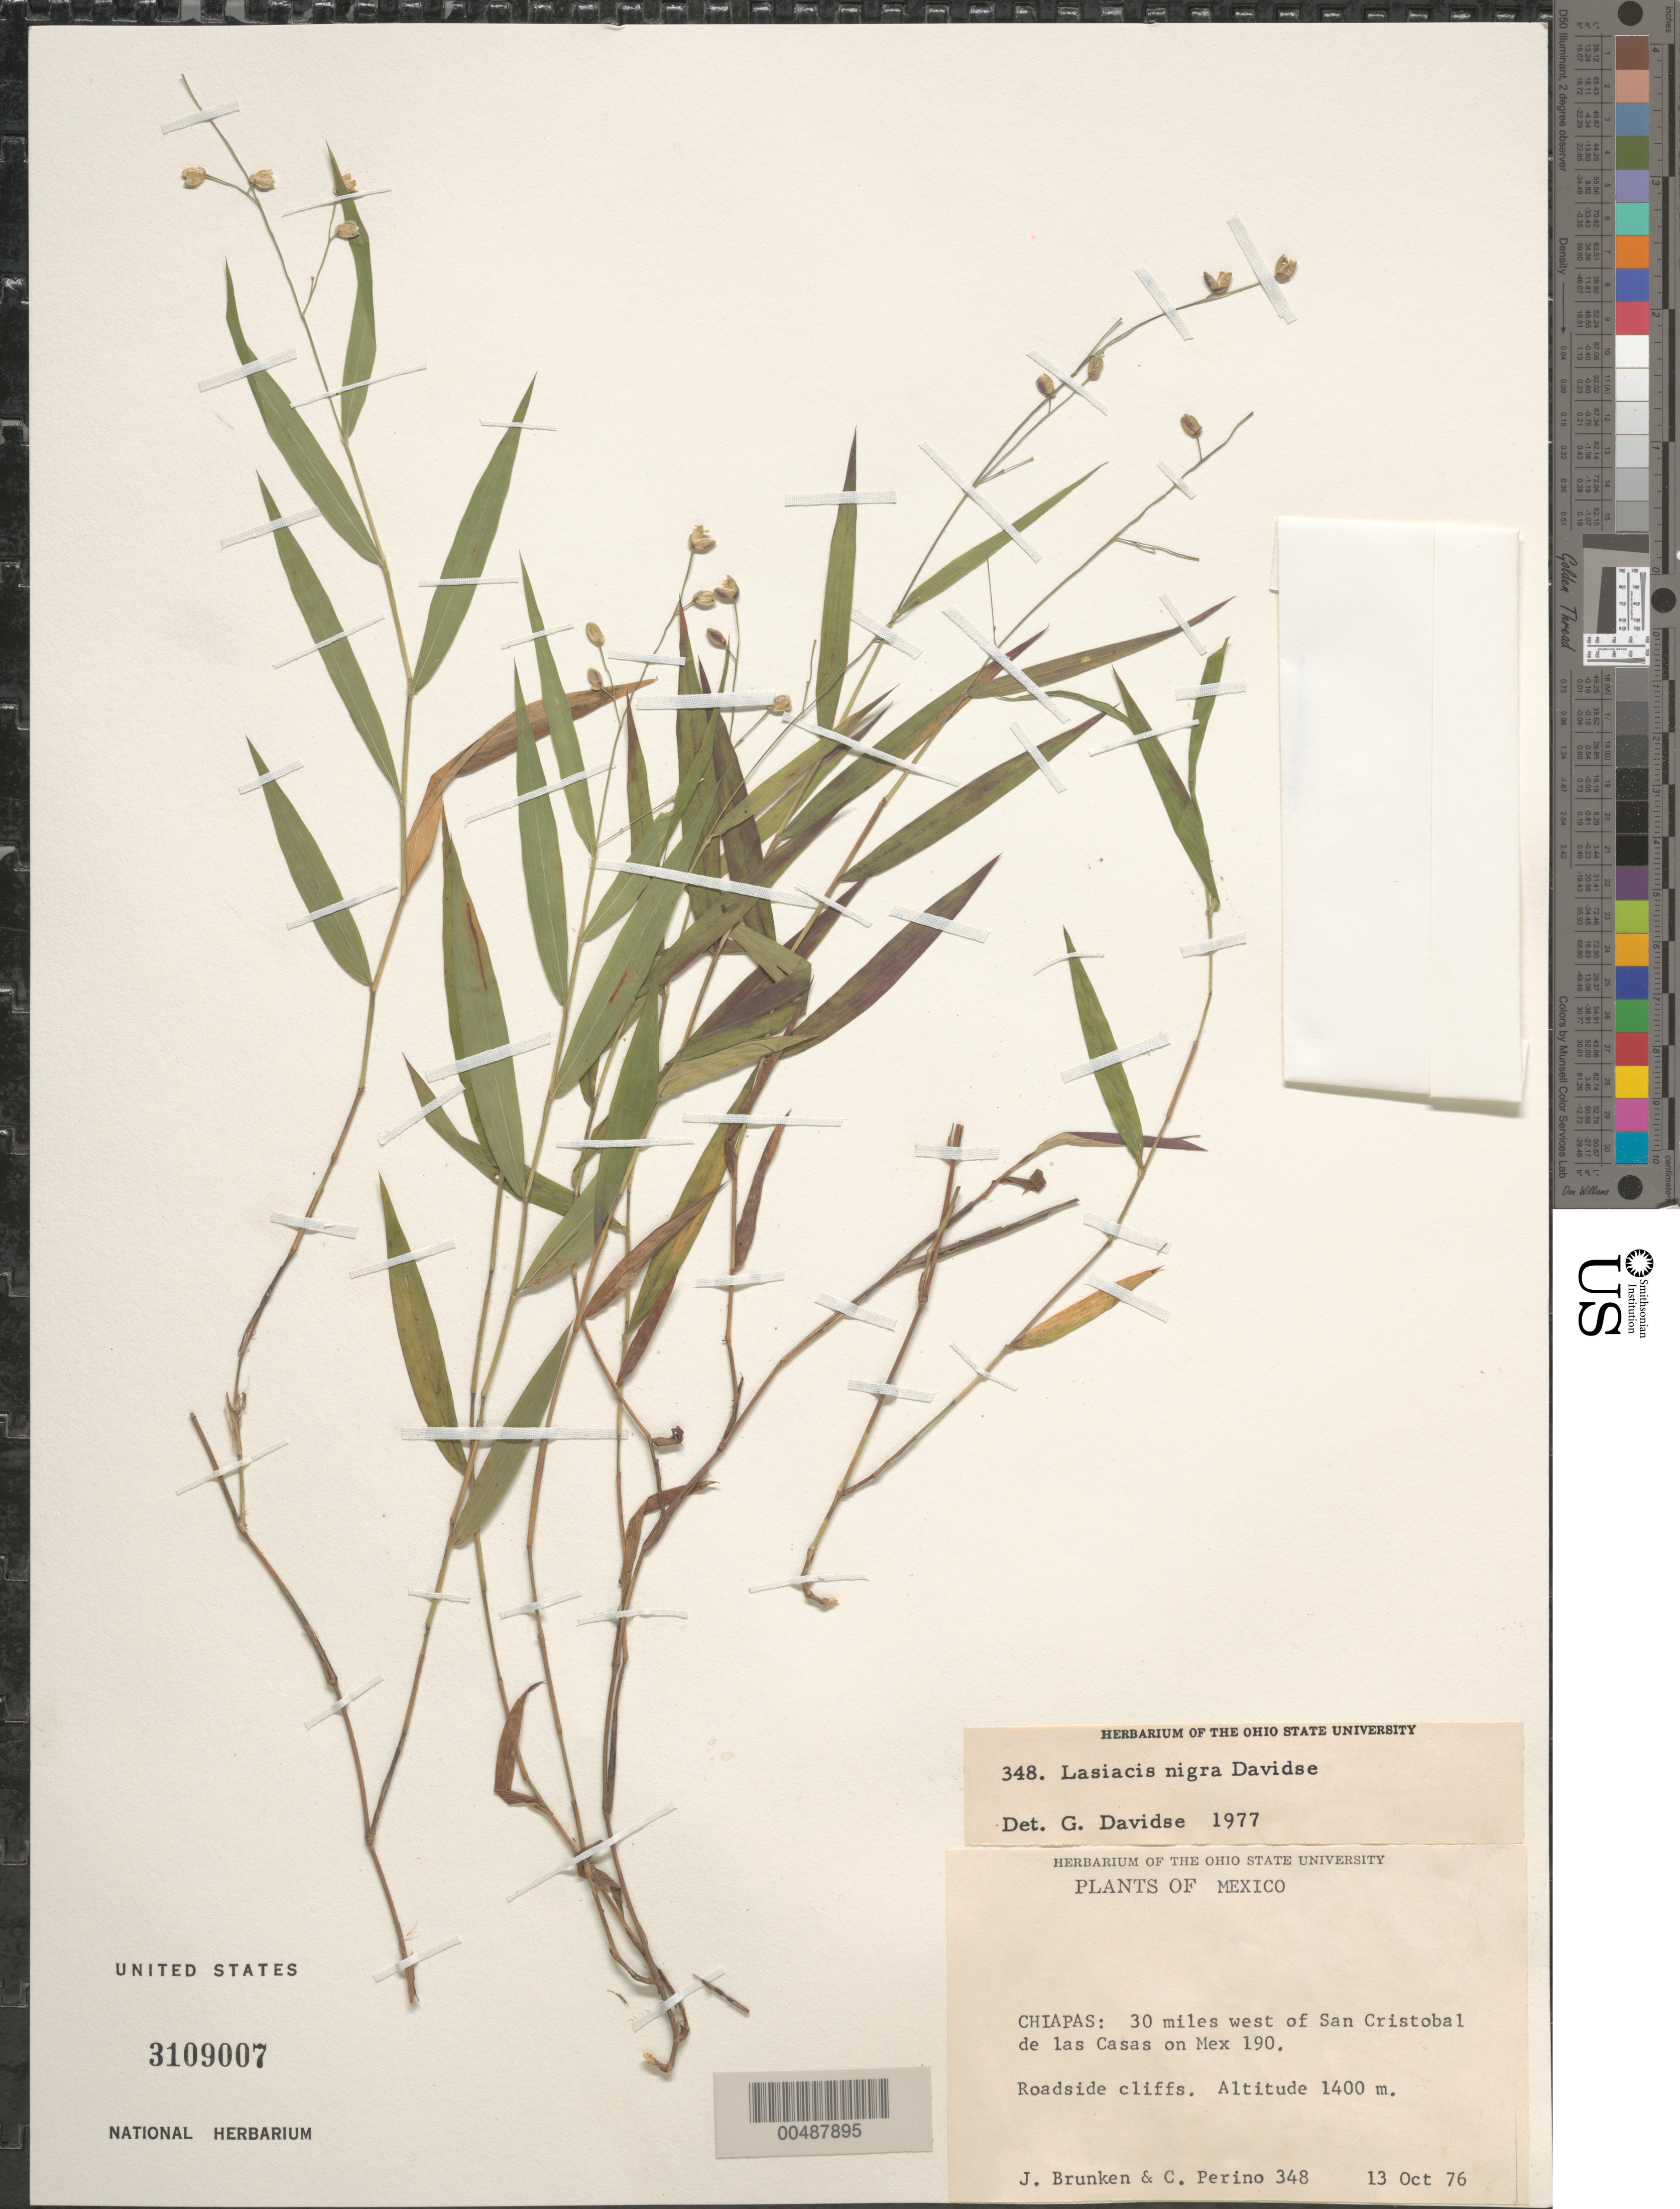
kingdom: Plantae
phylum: Tracheophyta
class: Liliopsida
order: Poales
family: Poaceae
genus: Lasiacis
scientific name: Lasiacis maxonii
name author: Swallen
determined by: Davidse, Gerrit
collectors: J. Brunken & C. Perino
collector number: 348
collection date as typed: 13 Oct 1976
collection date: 1976-10-13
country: Mexico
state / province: Chiapas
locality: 30 mi W of San Cristobal de las Casas on Mex 190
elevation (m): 1400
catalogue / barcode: US 3109007